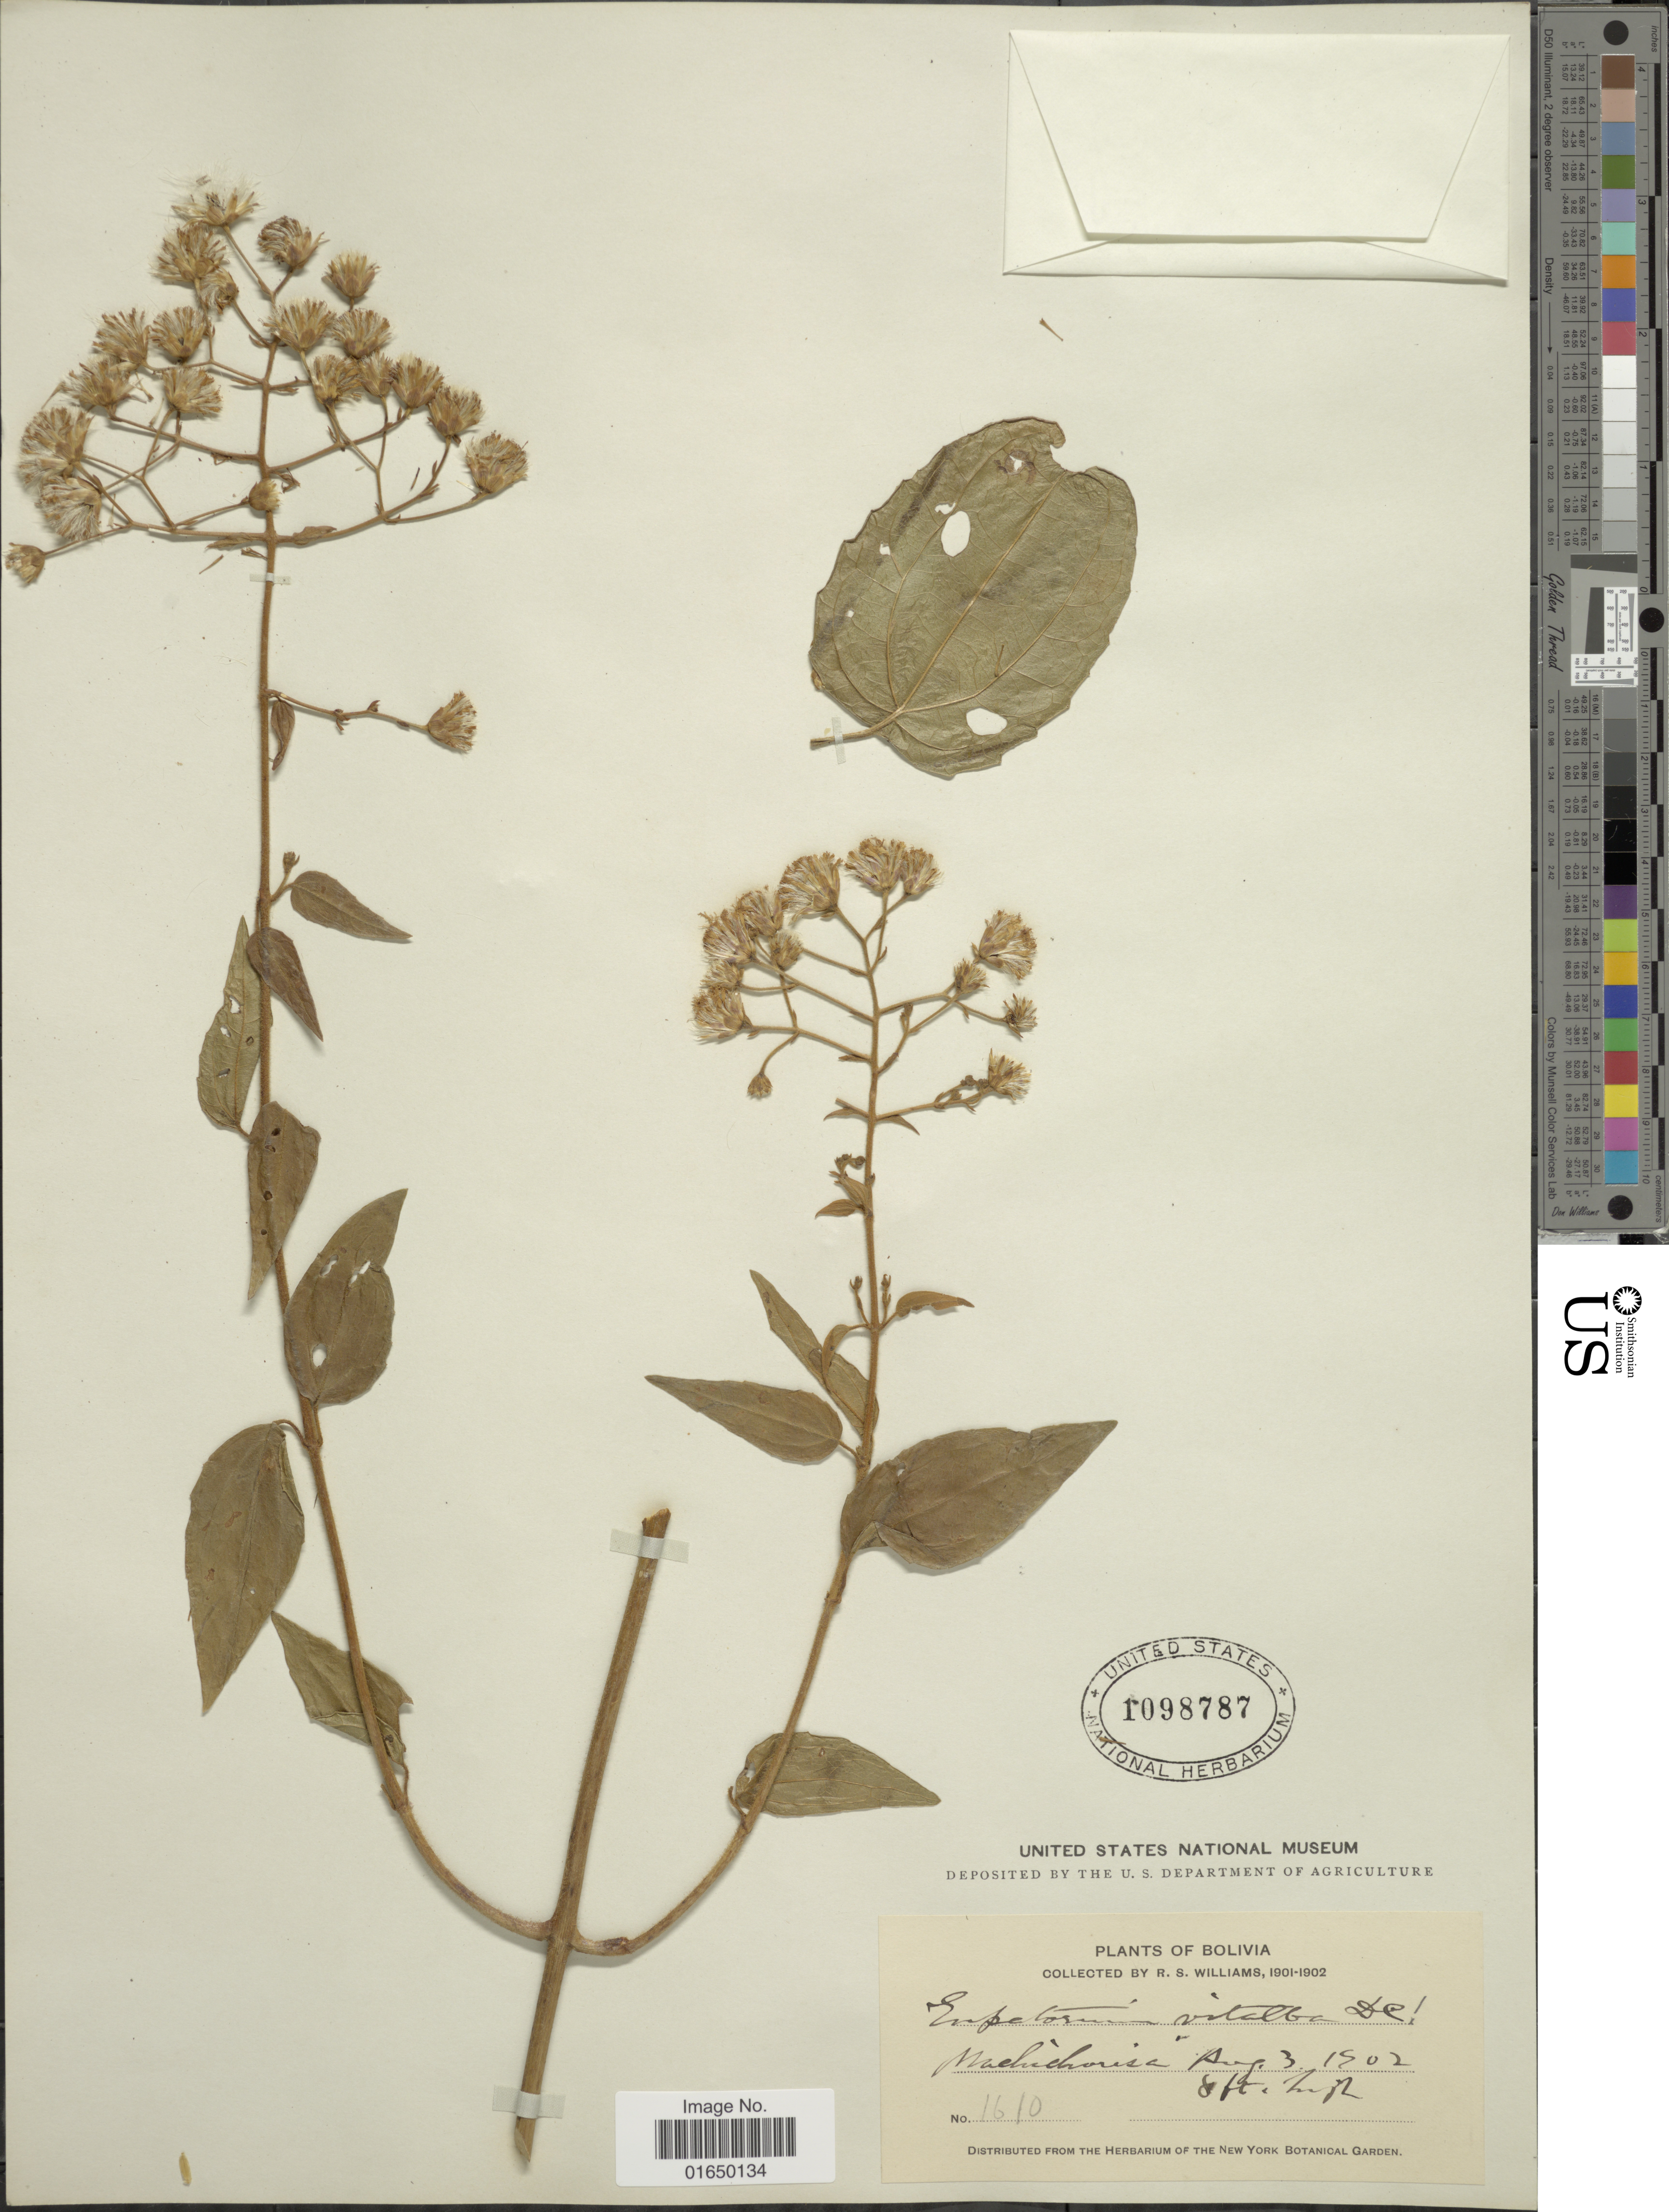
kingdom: Plantae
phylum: Tracheophyta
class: Magnoliopsida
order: Asterales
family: Asteraceae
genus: Heterocondylus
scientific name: Heterocondylus vitalbae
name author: (DC.) R.M. King & H. Rob.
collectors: R. S. Williams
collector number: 1610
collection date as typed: Aug. 3, 1902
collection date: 1902-08-03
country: Bolivia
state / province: La Paz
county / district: Franz Tamayo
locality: Machichorisa (near Aten)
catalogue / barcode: US 1098787